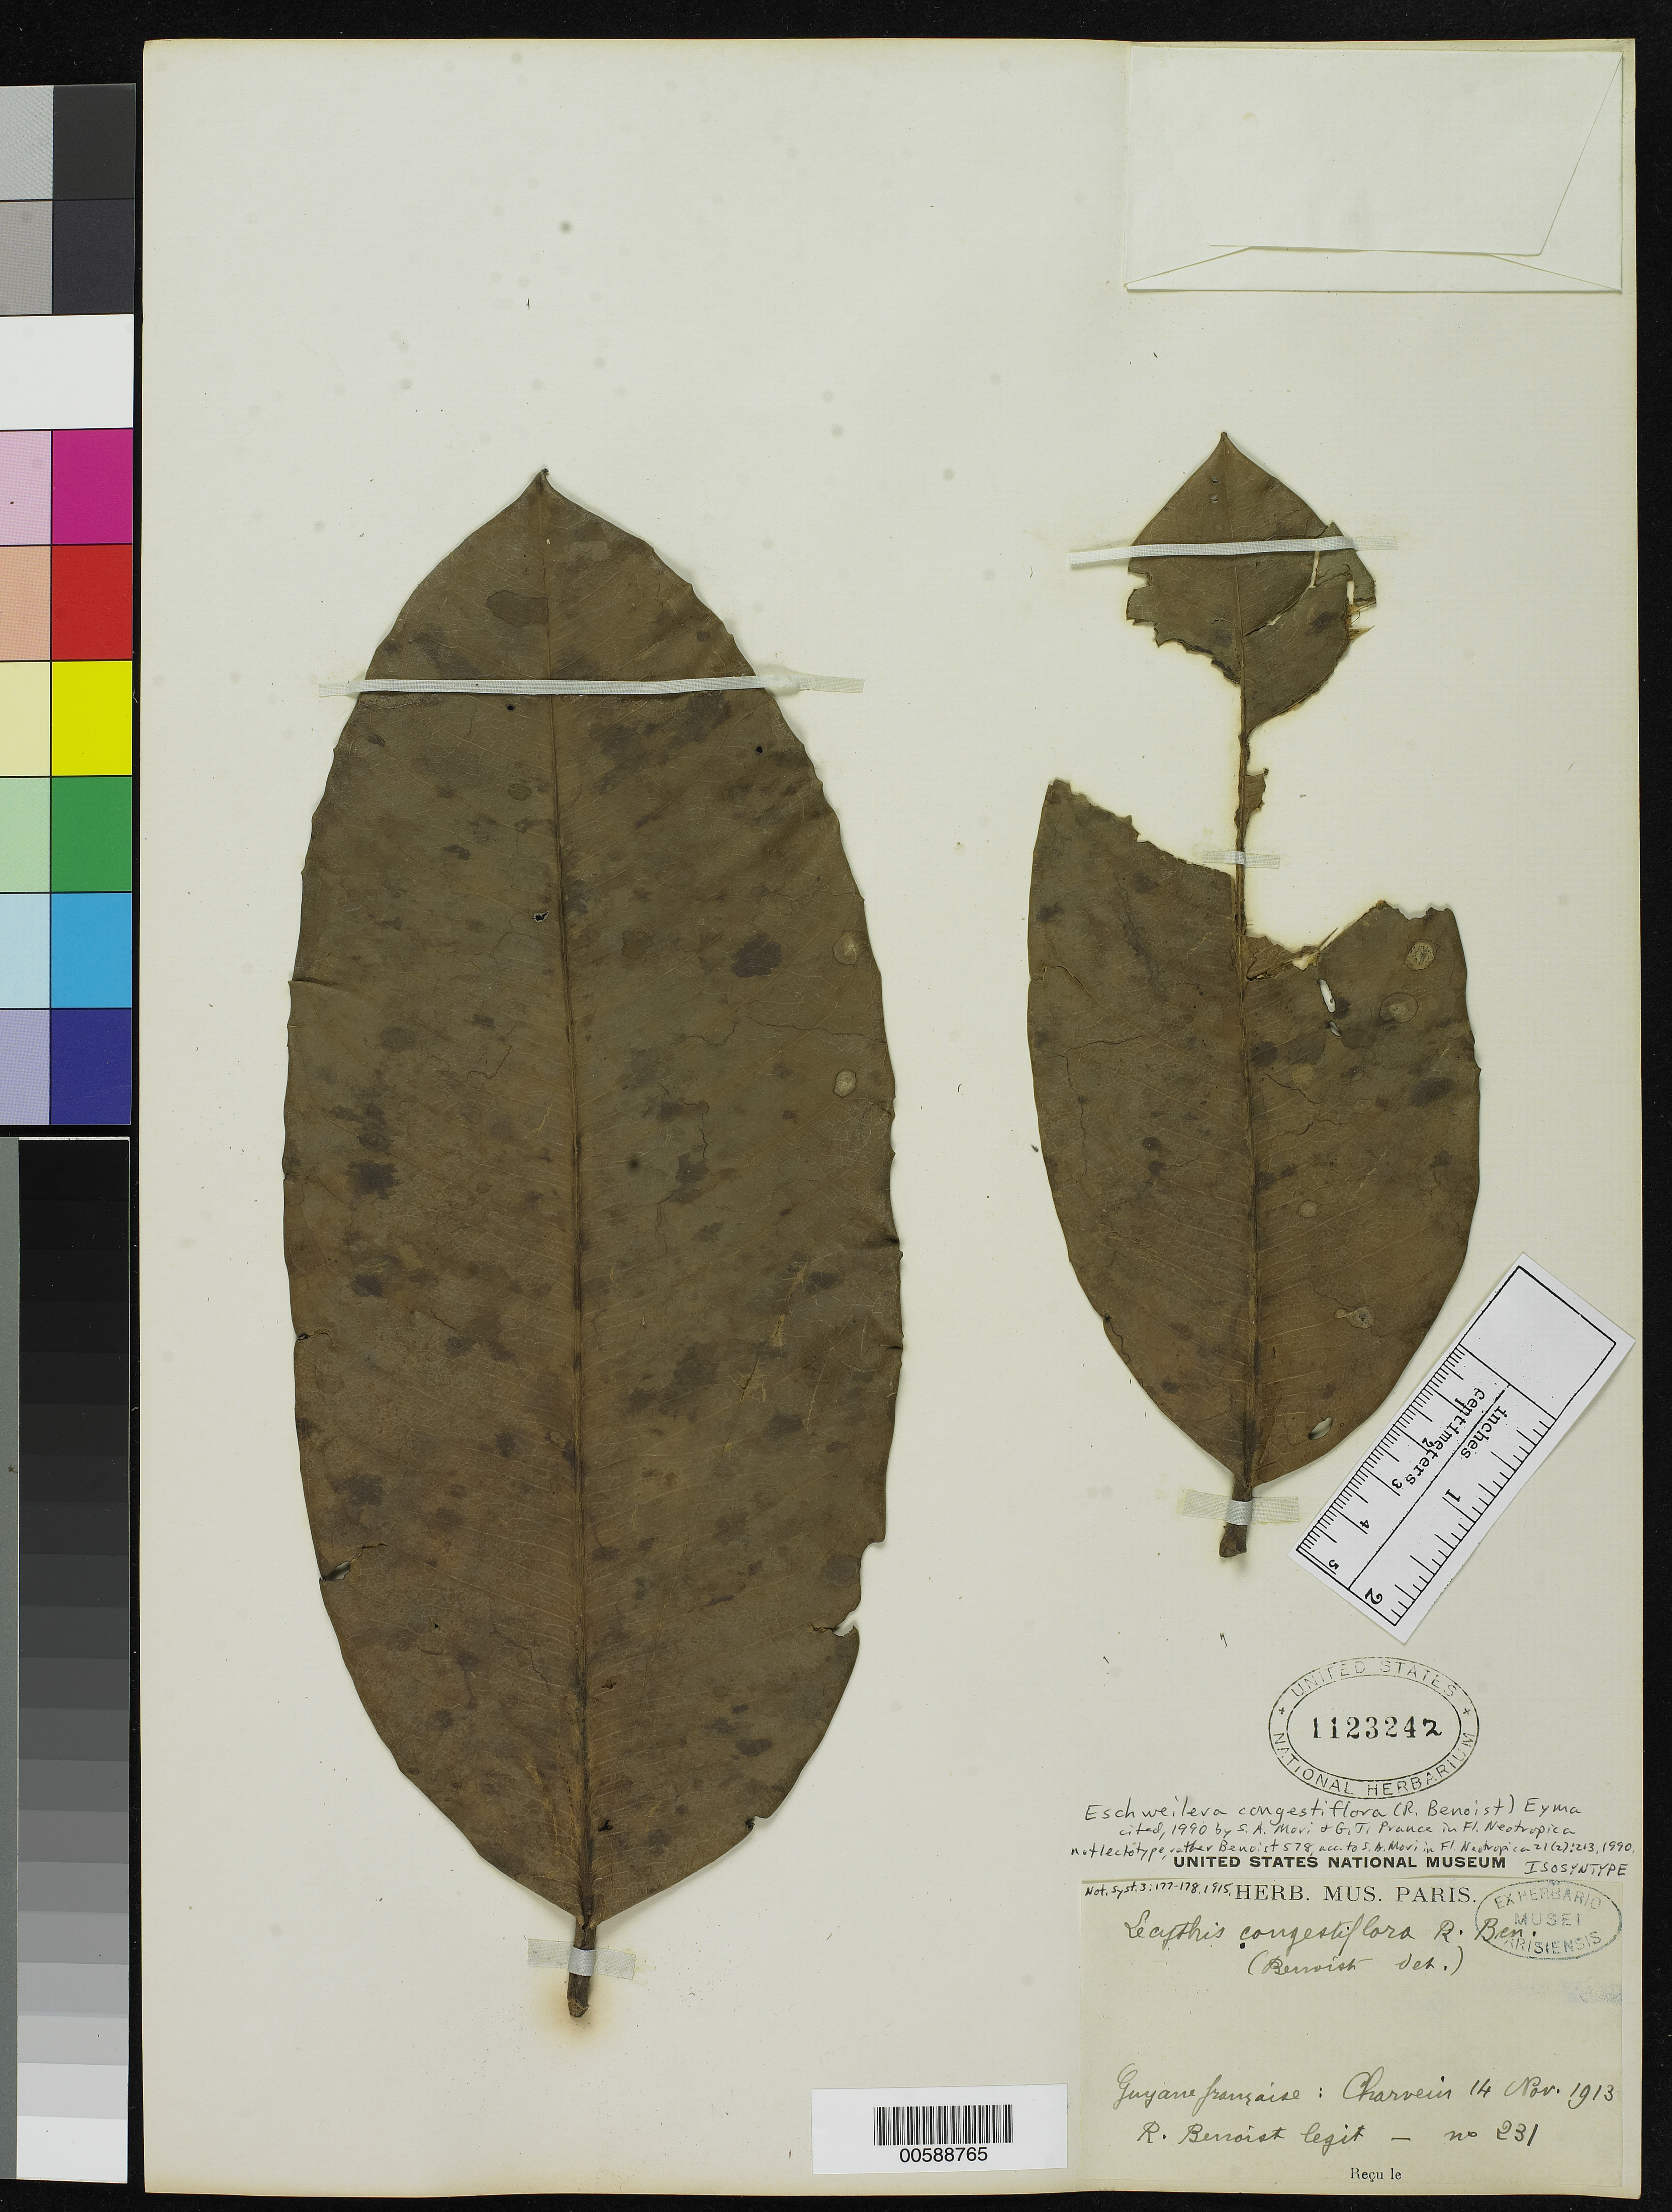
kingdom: Plantae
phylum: Tracheophyta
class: Magnoliopsida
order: Ericales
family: Lecythidaceae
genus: Lecythis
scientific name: Lecythis congestiflora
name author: Benoist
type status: Isosyntype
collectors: R. Benoist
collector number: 231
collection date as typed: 14 Nov 1913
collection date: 1913-11-14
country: French Guiana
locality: Charvein.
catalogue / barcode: US 1123242